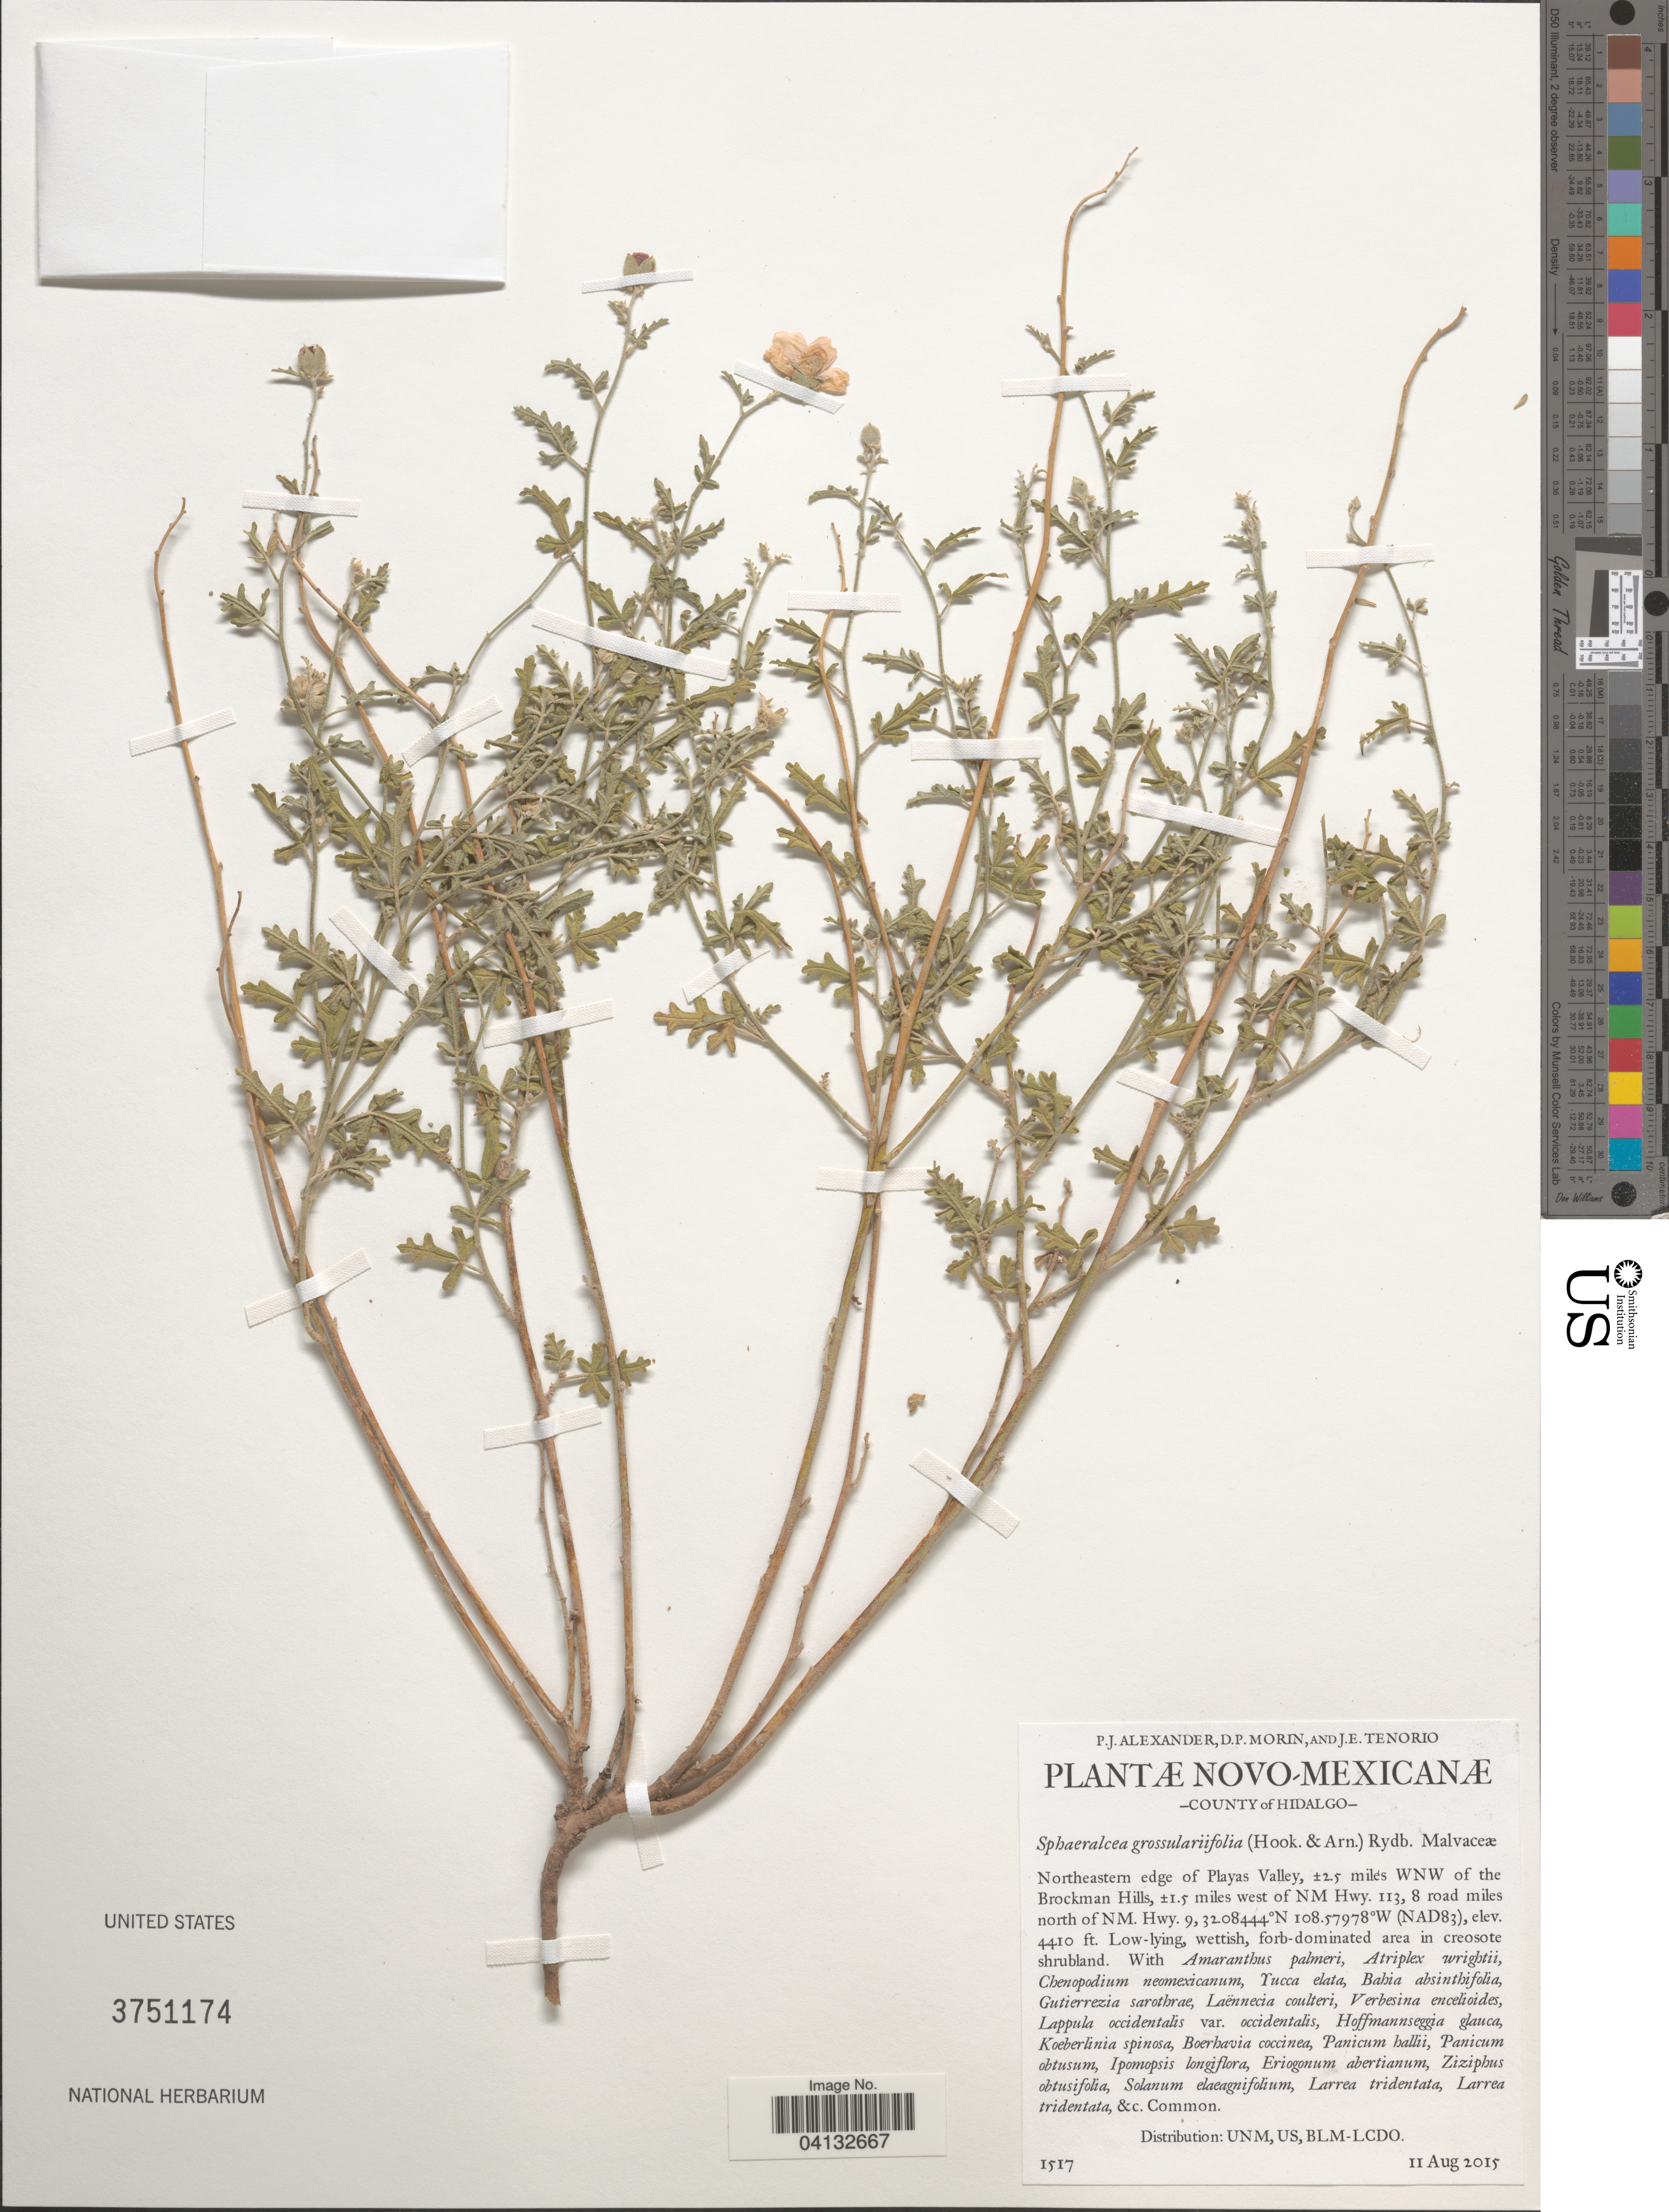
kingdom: Plantae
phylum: Tracheophyta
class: Magnoliopsida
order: Malvales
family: Malvaceae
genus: Sphaeralcea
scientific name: Sphaeralcea grossulariifolia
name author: (Hook. & Arn.) Rydb.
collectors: P. Alexander, D. Morin & J. Tenorio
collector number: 1517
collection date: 2015-08-11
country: United States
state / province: New Mexico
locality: County of Hidalgo. Northeastern edge of Playas Valley, ±2.5 miles WNW of the Brockman Hills, ±1.5 miles west of NM Hwy. 113, 8 road miles north of NM. Hwy. 9.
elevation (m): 1344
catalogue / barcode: US 3751174